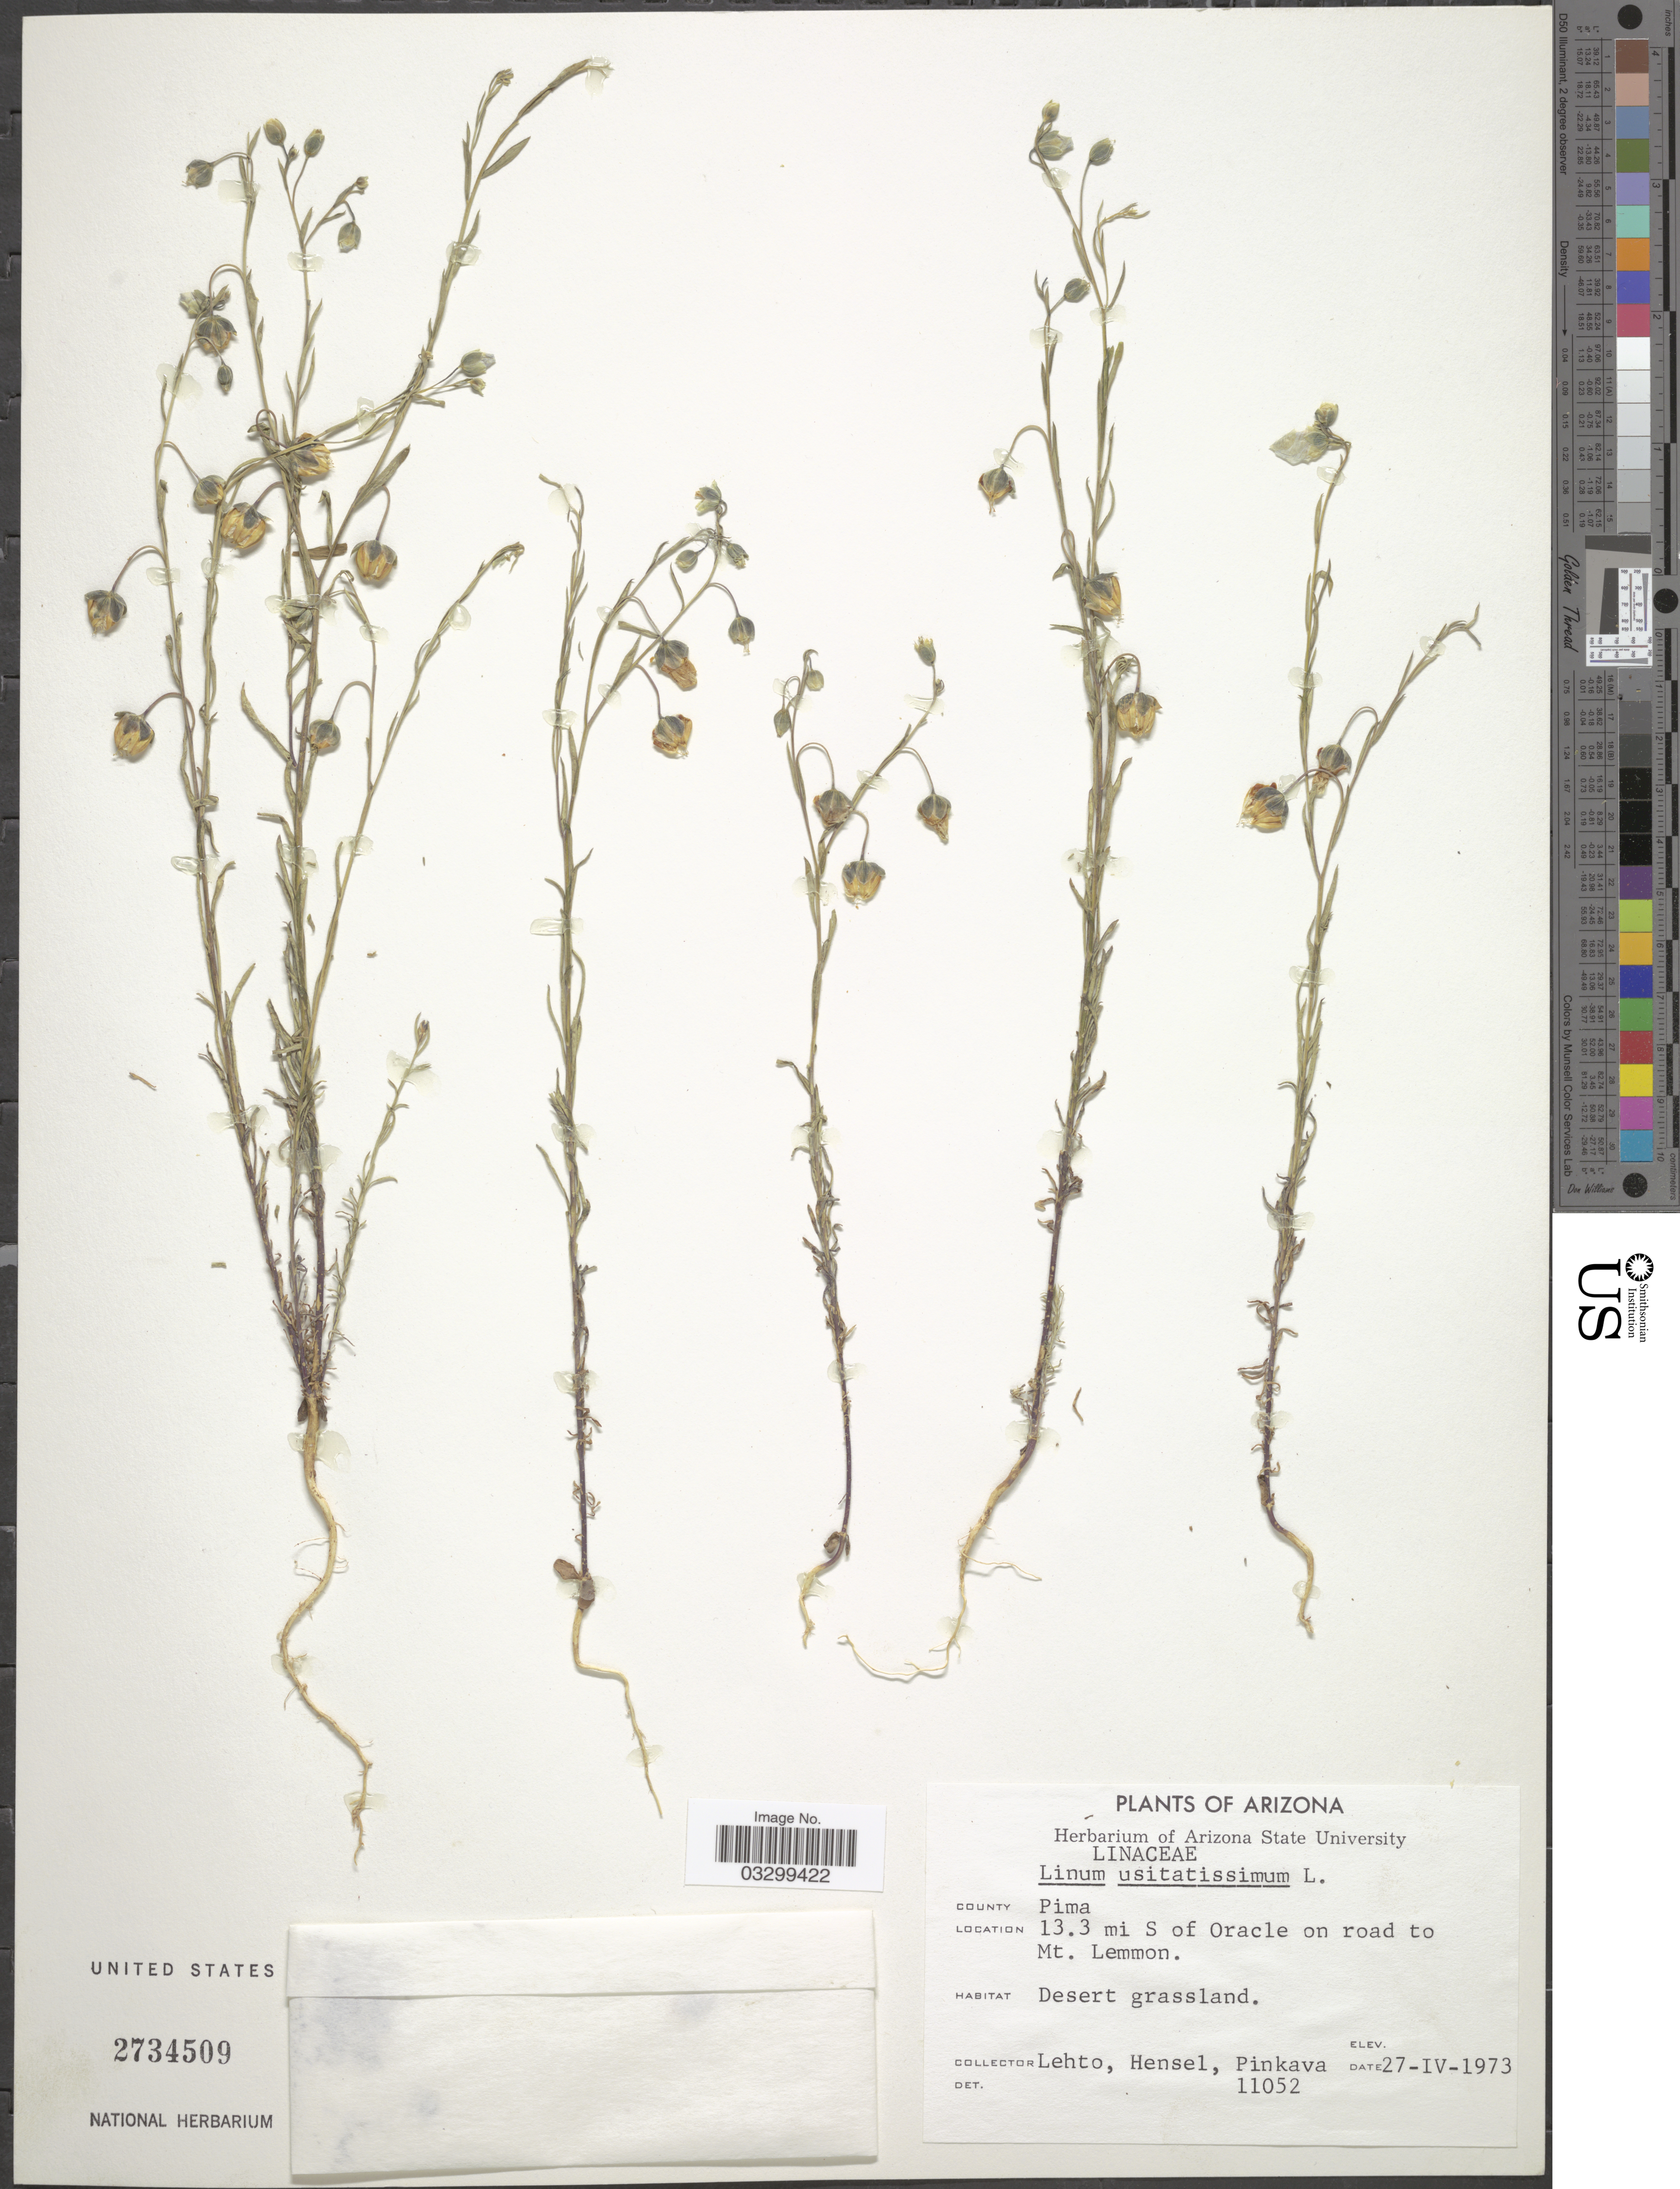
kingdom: Plantae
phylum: Tracheophyta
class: Magnoliopsida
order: Malpighiales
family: Linaceae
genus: Linum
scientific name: Linum usitatissimum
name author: L.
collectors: -. Lehto, -. Hensel & -. Pinkava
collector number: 11052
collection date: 1973-04-27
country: United States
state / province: Arizona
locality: County Pima. 13.3 mi S of Oracle on road to Mt. Lemmon.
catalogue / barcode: US 2734509